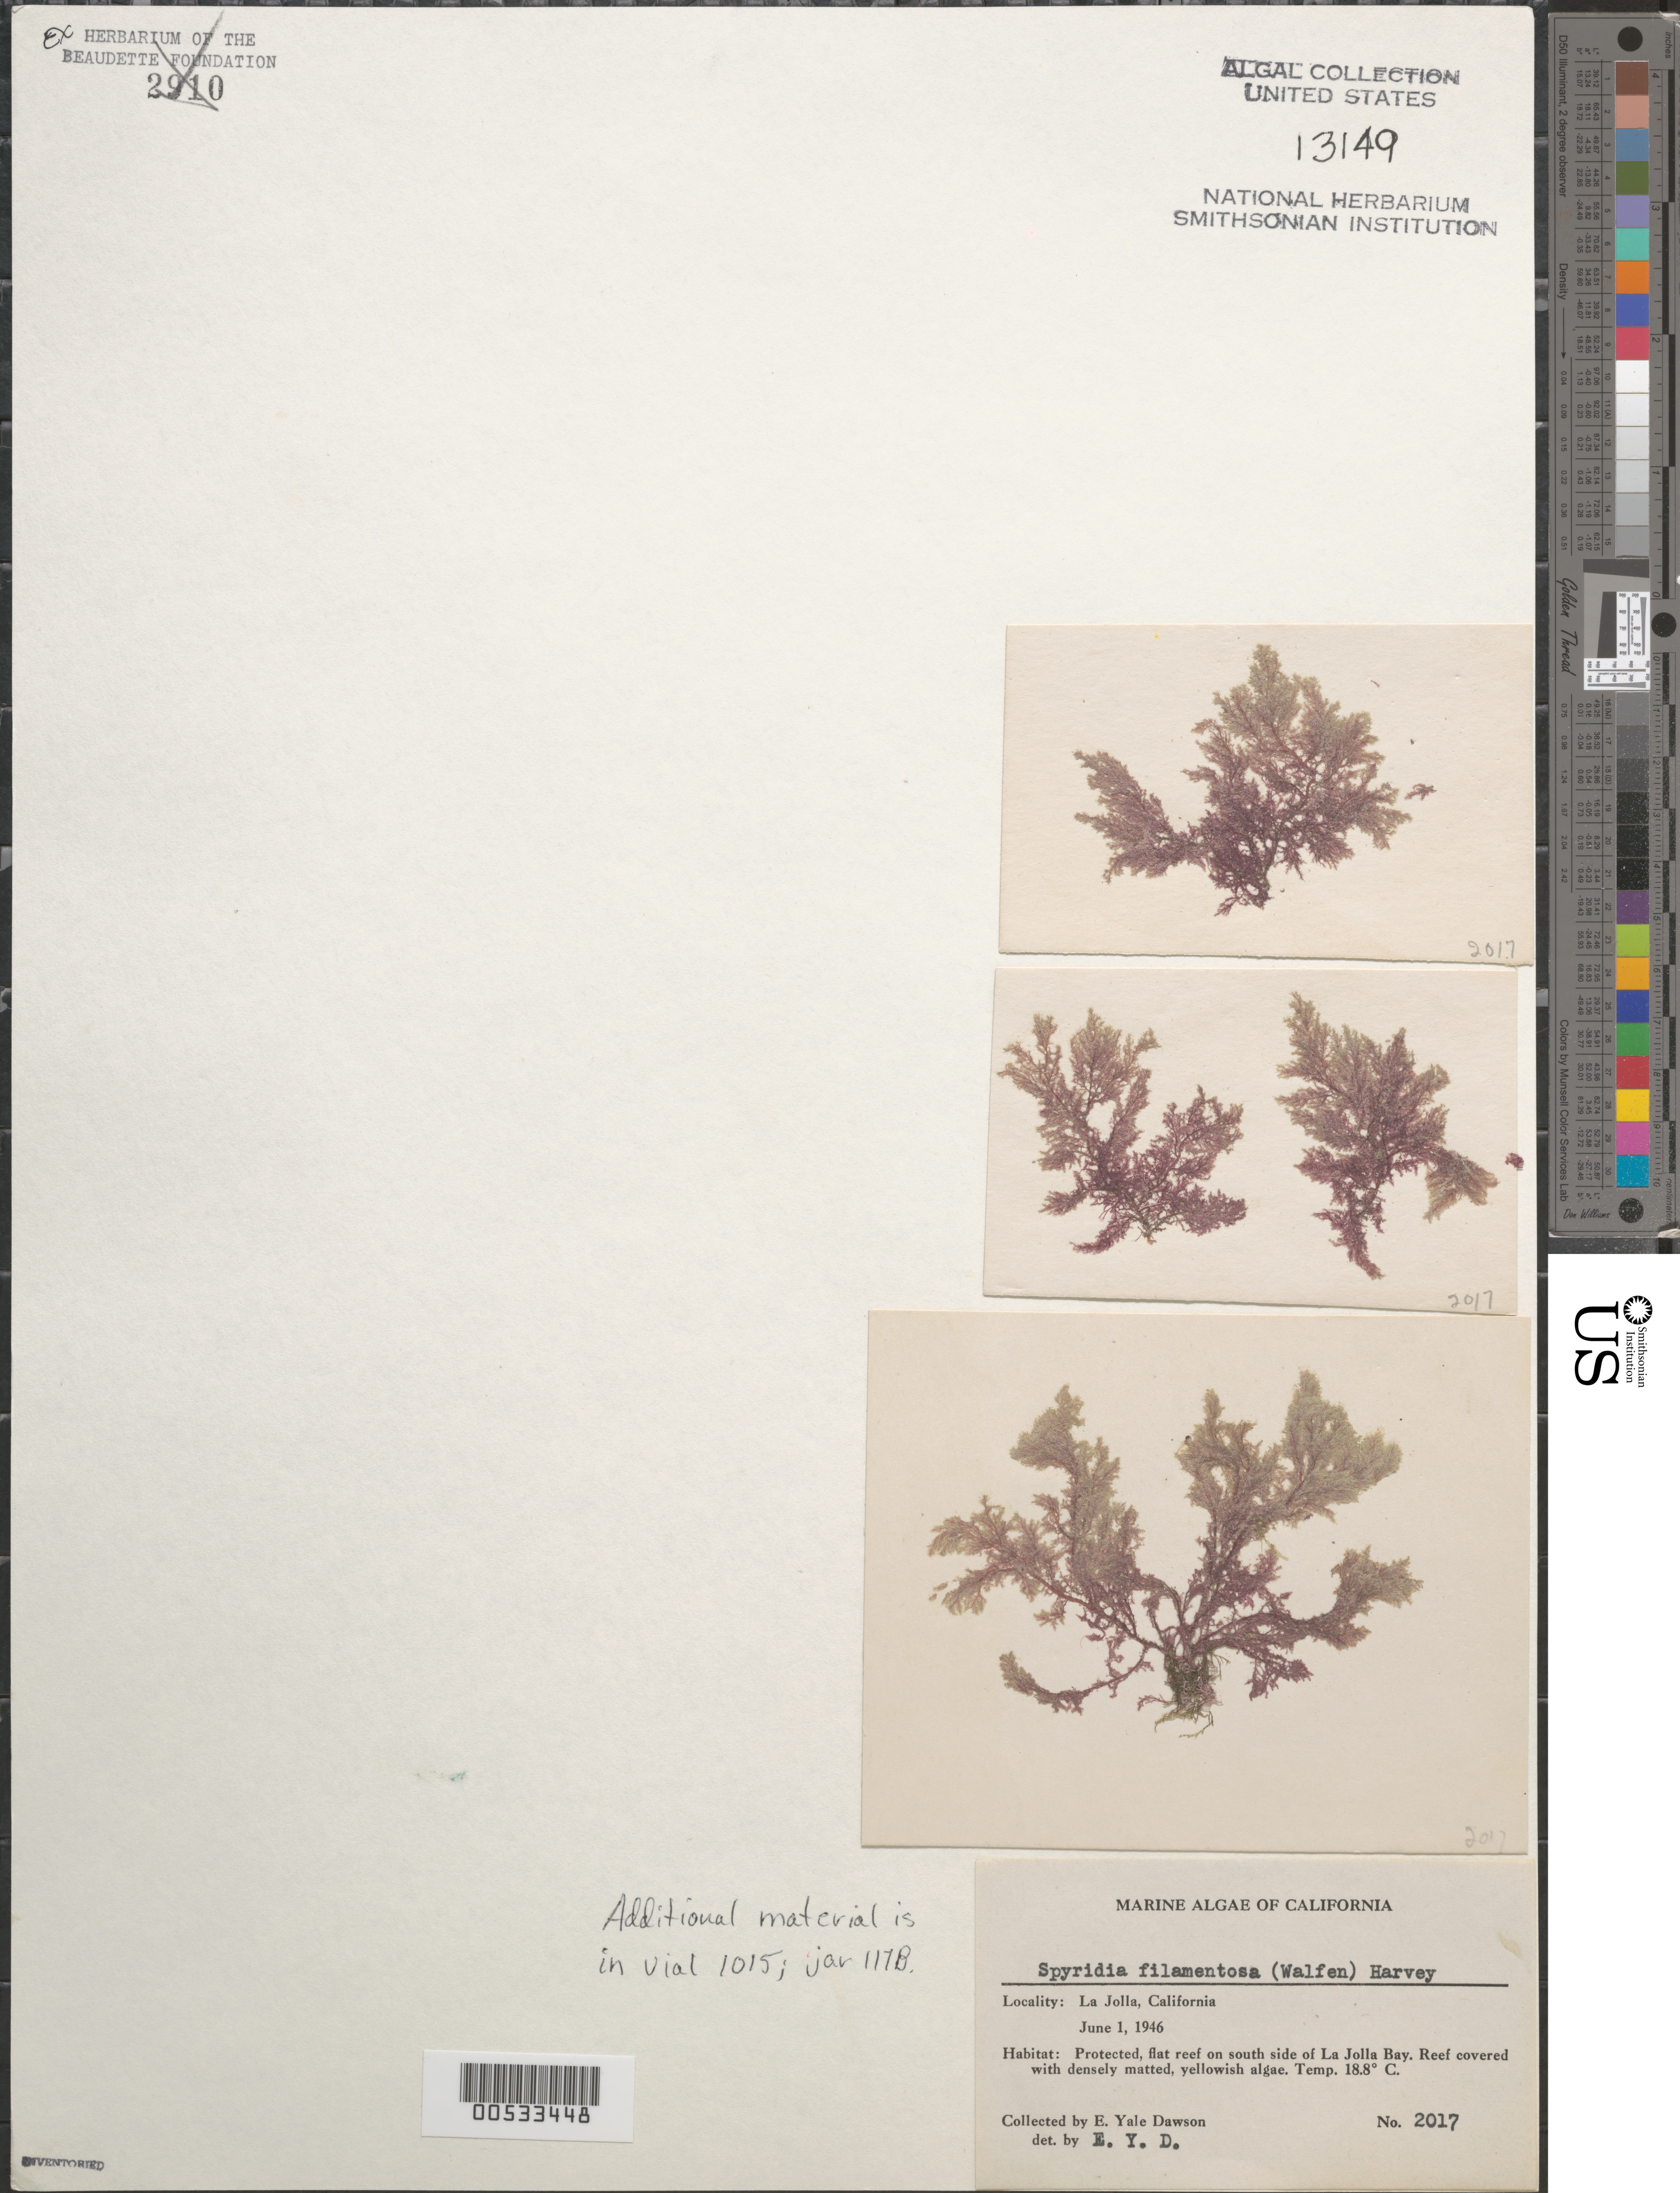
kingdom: Plantae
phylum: Rhodophyta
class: Florideophyceae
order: Ceramiales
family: Spyridiaceae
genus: Spyridia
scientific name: Spyridia filamentosa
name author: (Wulfen) Harv.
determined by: Dawson, E. Y.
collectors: E. Y. Dawson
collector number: EYD 2017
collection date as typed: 01 Jun 1946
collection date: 1946-06-01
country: United States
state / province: California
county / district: San Diego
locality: La Jolla, south La Jolla Bay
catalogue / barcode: US 13149